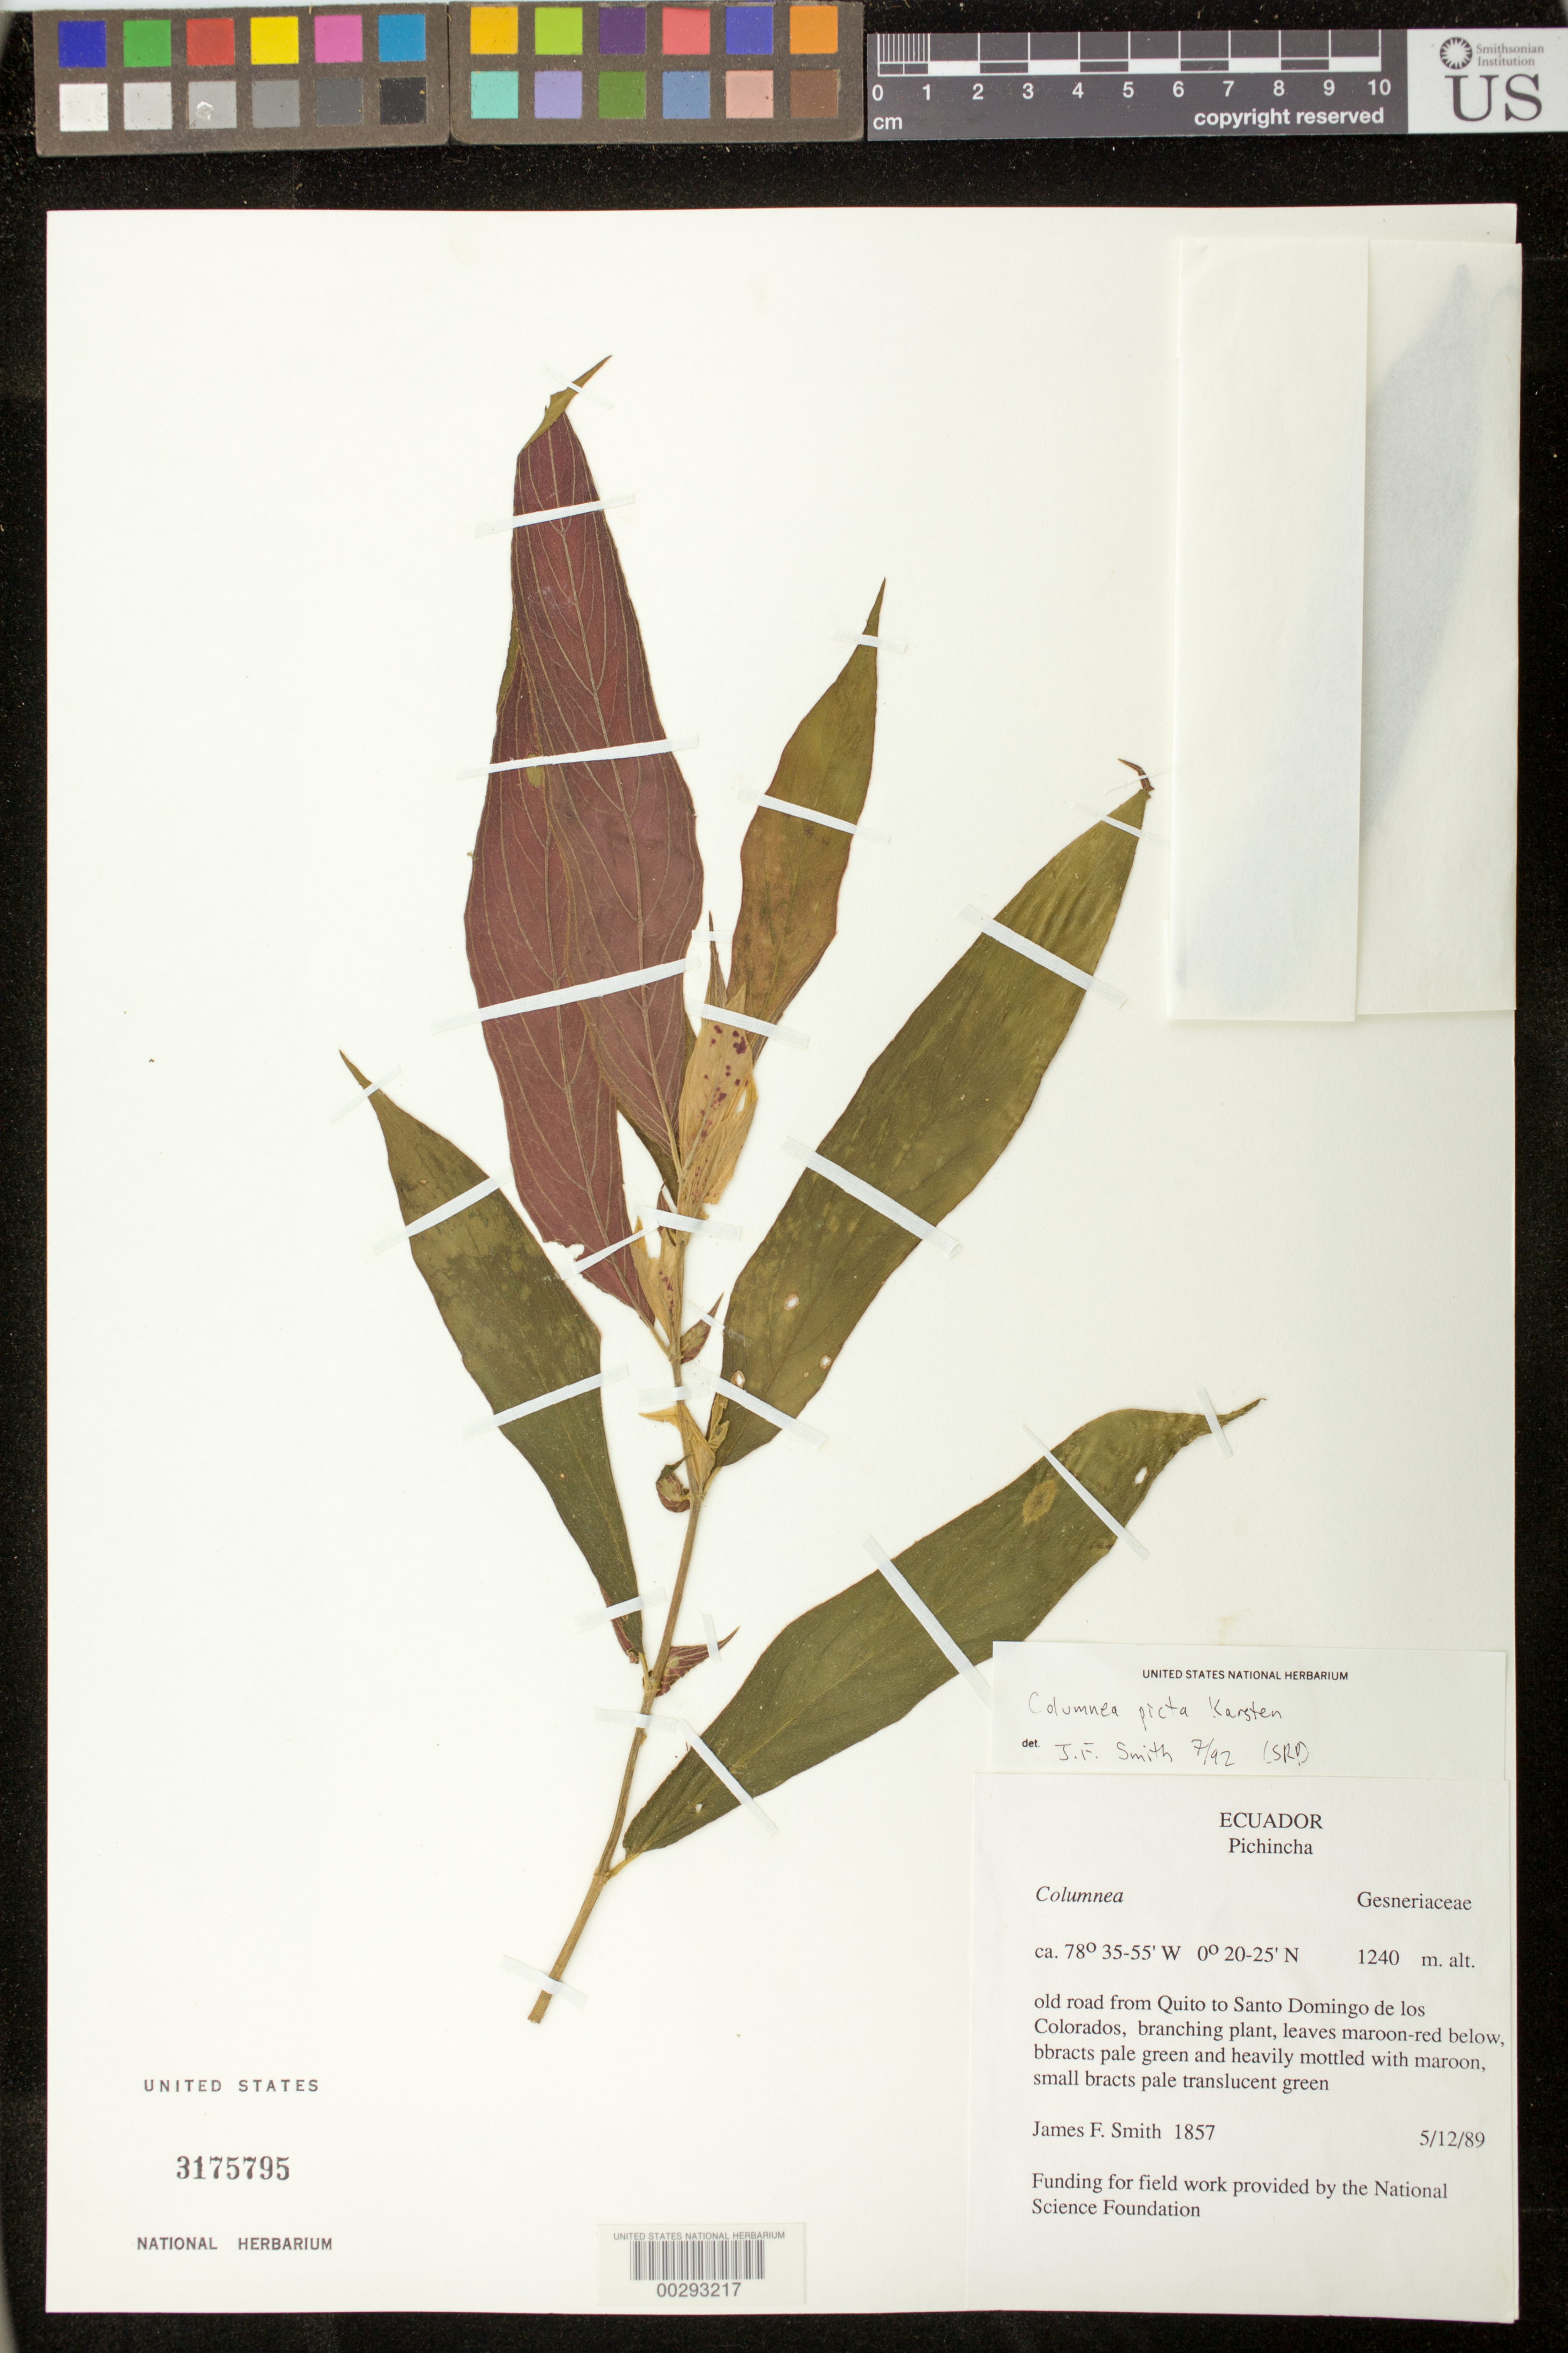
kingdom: Plantae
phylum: Tracheophyta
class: Magnoliopsida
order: Lamiales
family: Gesneriaceae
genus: Columnea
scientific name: Columnea karsteniana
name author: Singh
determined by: Skog, Laurence E.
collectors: J. Smith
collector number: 1857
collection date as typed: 12 May 1989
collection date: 1989-05-12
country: Ecuador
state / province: Pichincha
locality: From Quito to Santo Domingo de los Colorados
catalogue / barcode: US 3175795